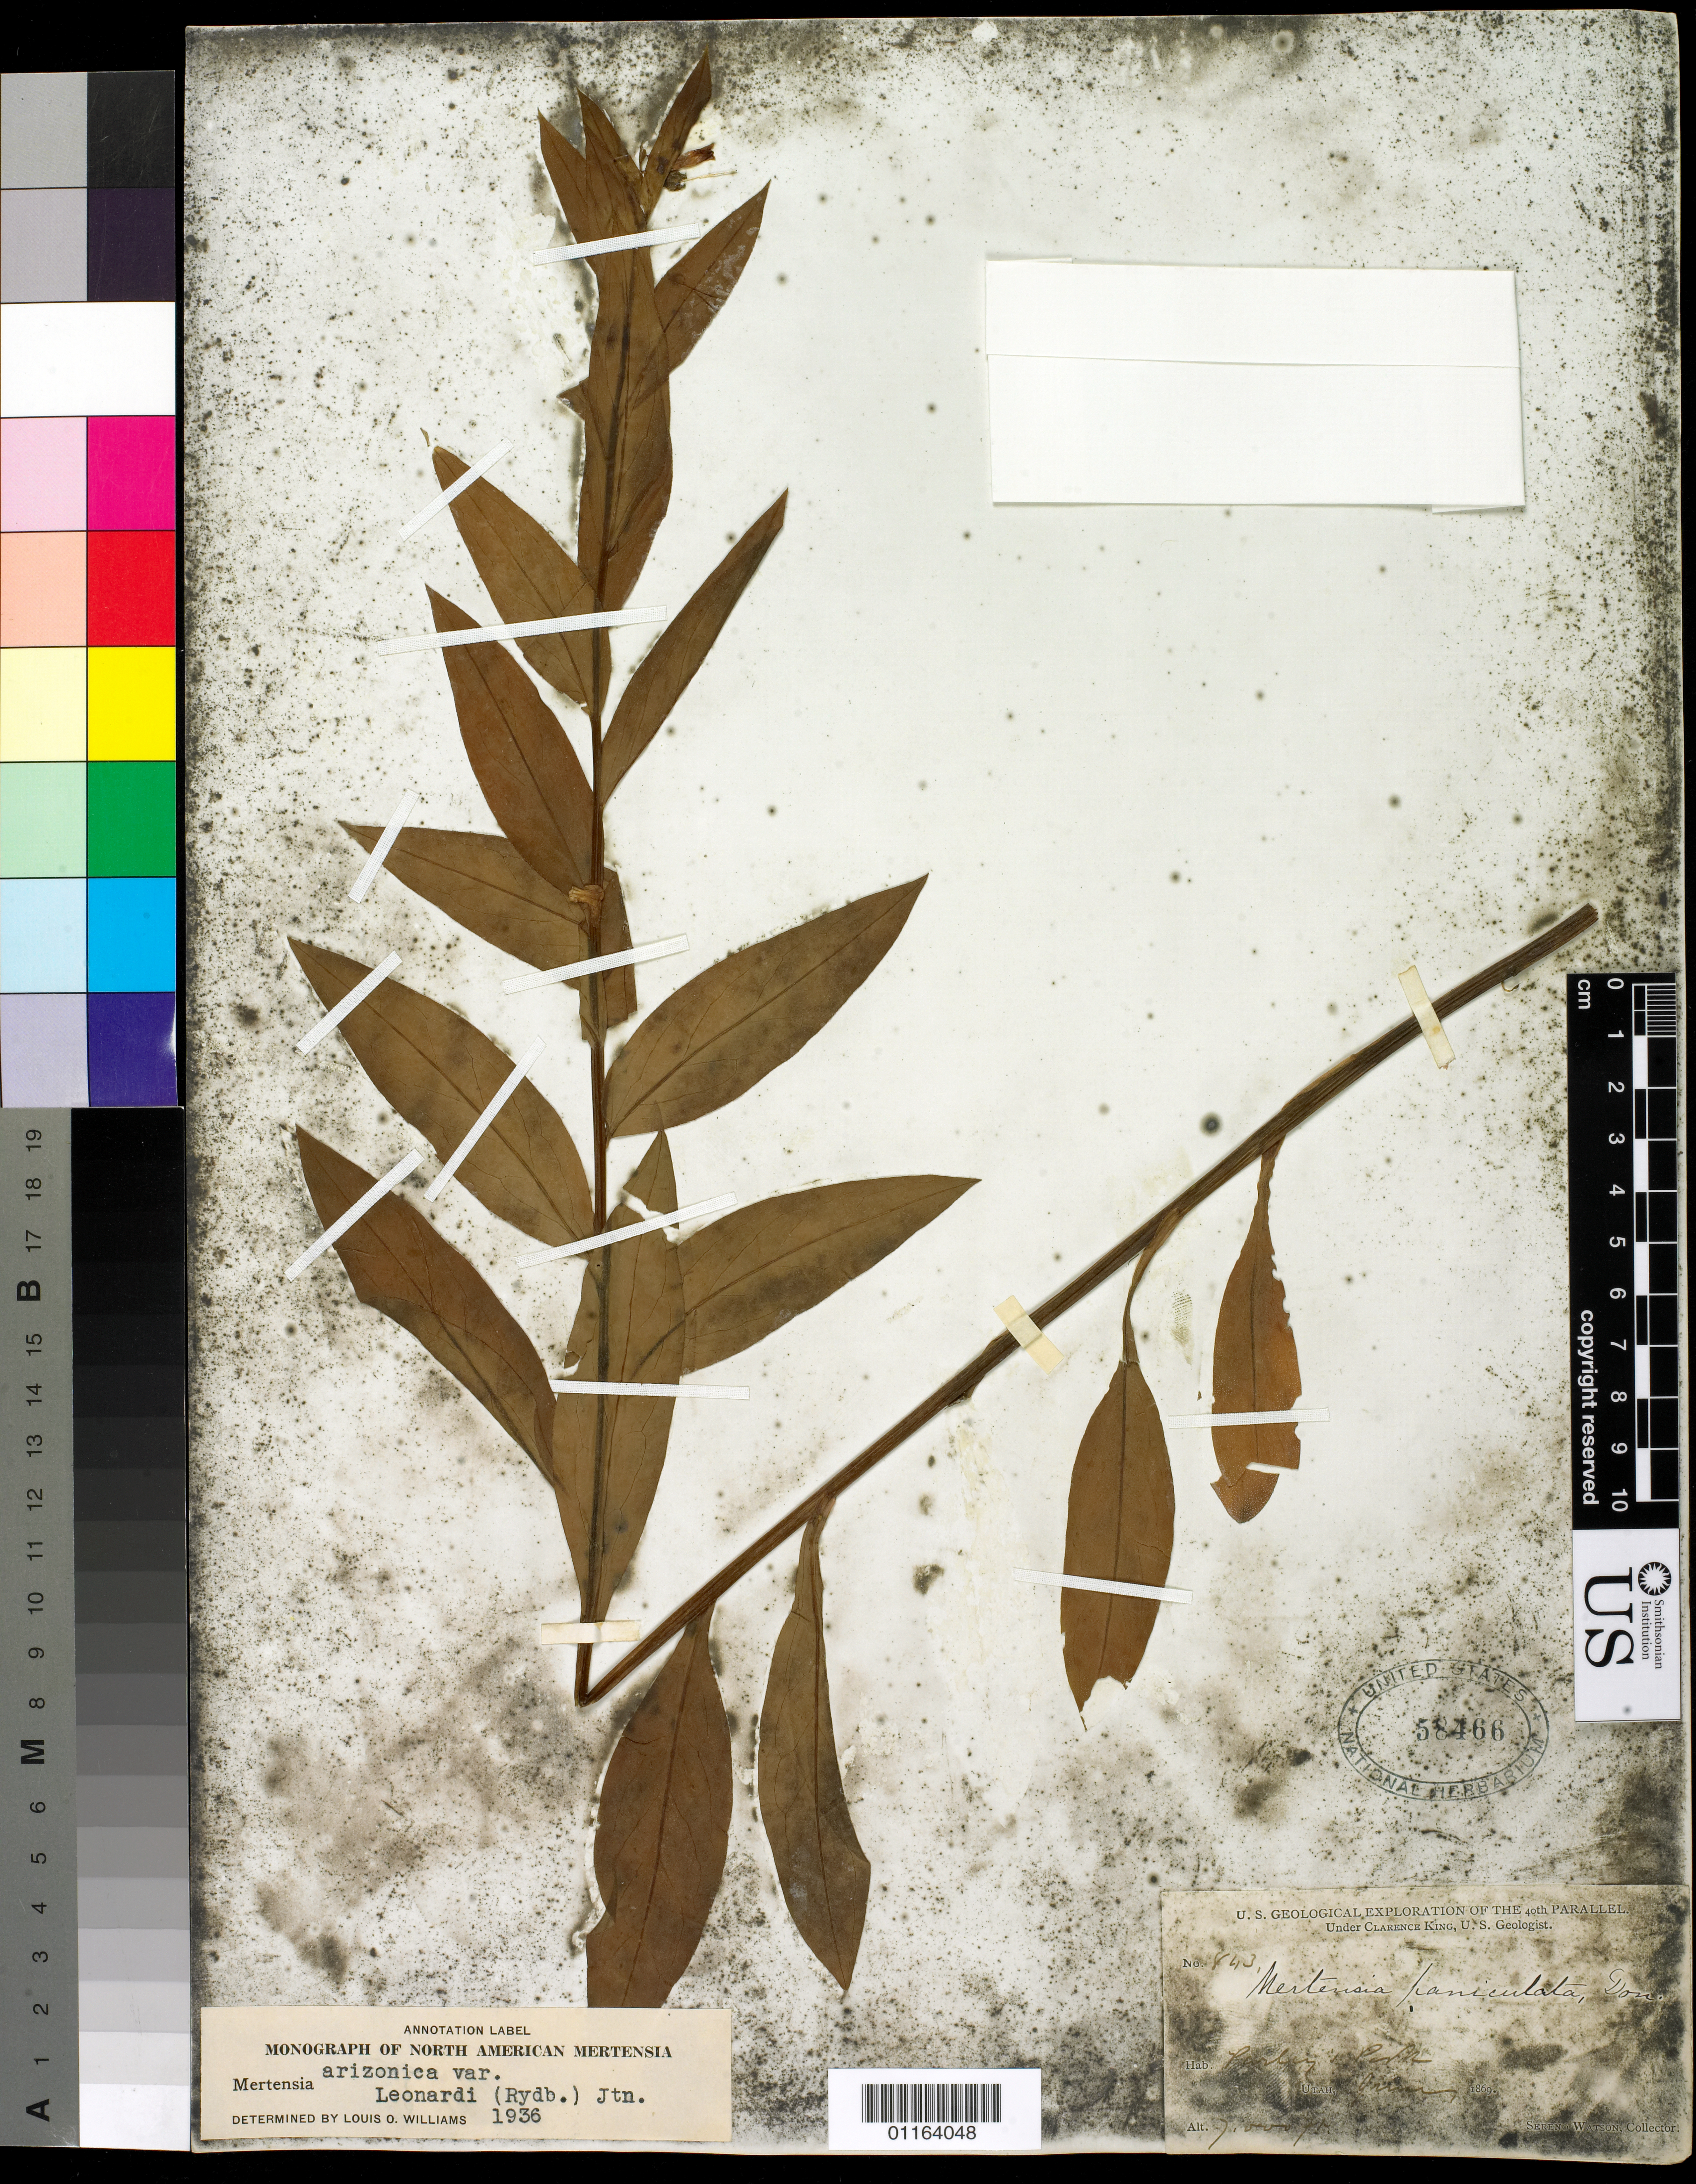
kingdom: Plantae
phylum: Tracheophyta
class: Magnoliopsida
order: Boraginales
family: Boraginaceae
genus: Mertensia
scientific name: Mertensia arizonica var. leonardi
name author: (Rydb.) I.M. Johnst.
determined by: Williams, Louis O.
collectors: S. Watson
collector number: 843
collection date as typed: Jun 1869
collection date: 1869-06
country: United States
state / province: Utah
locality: Parley' s Park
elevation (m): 2134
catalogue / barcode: US 58466